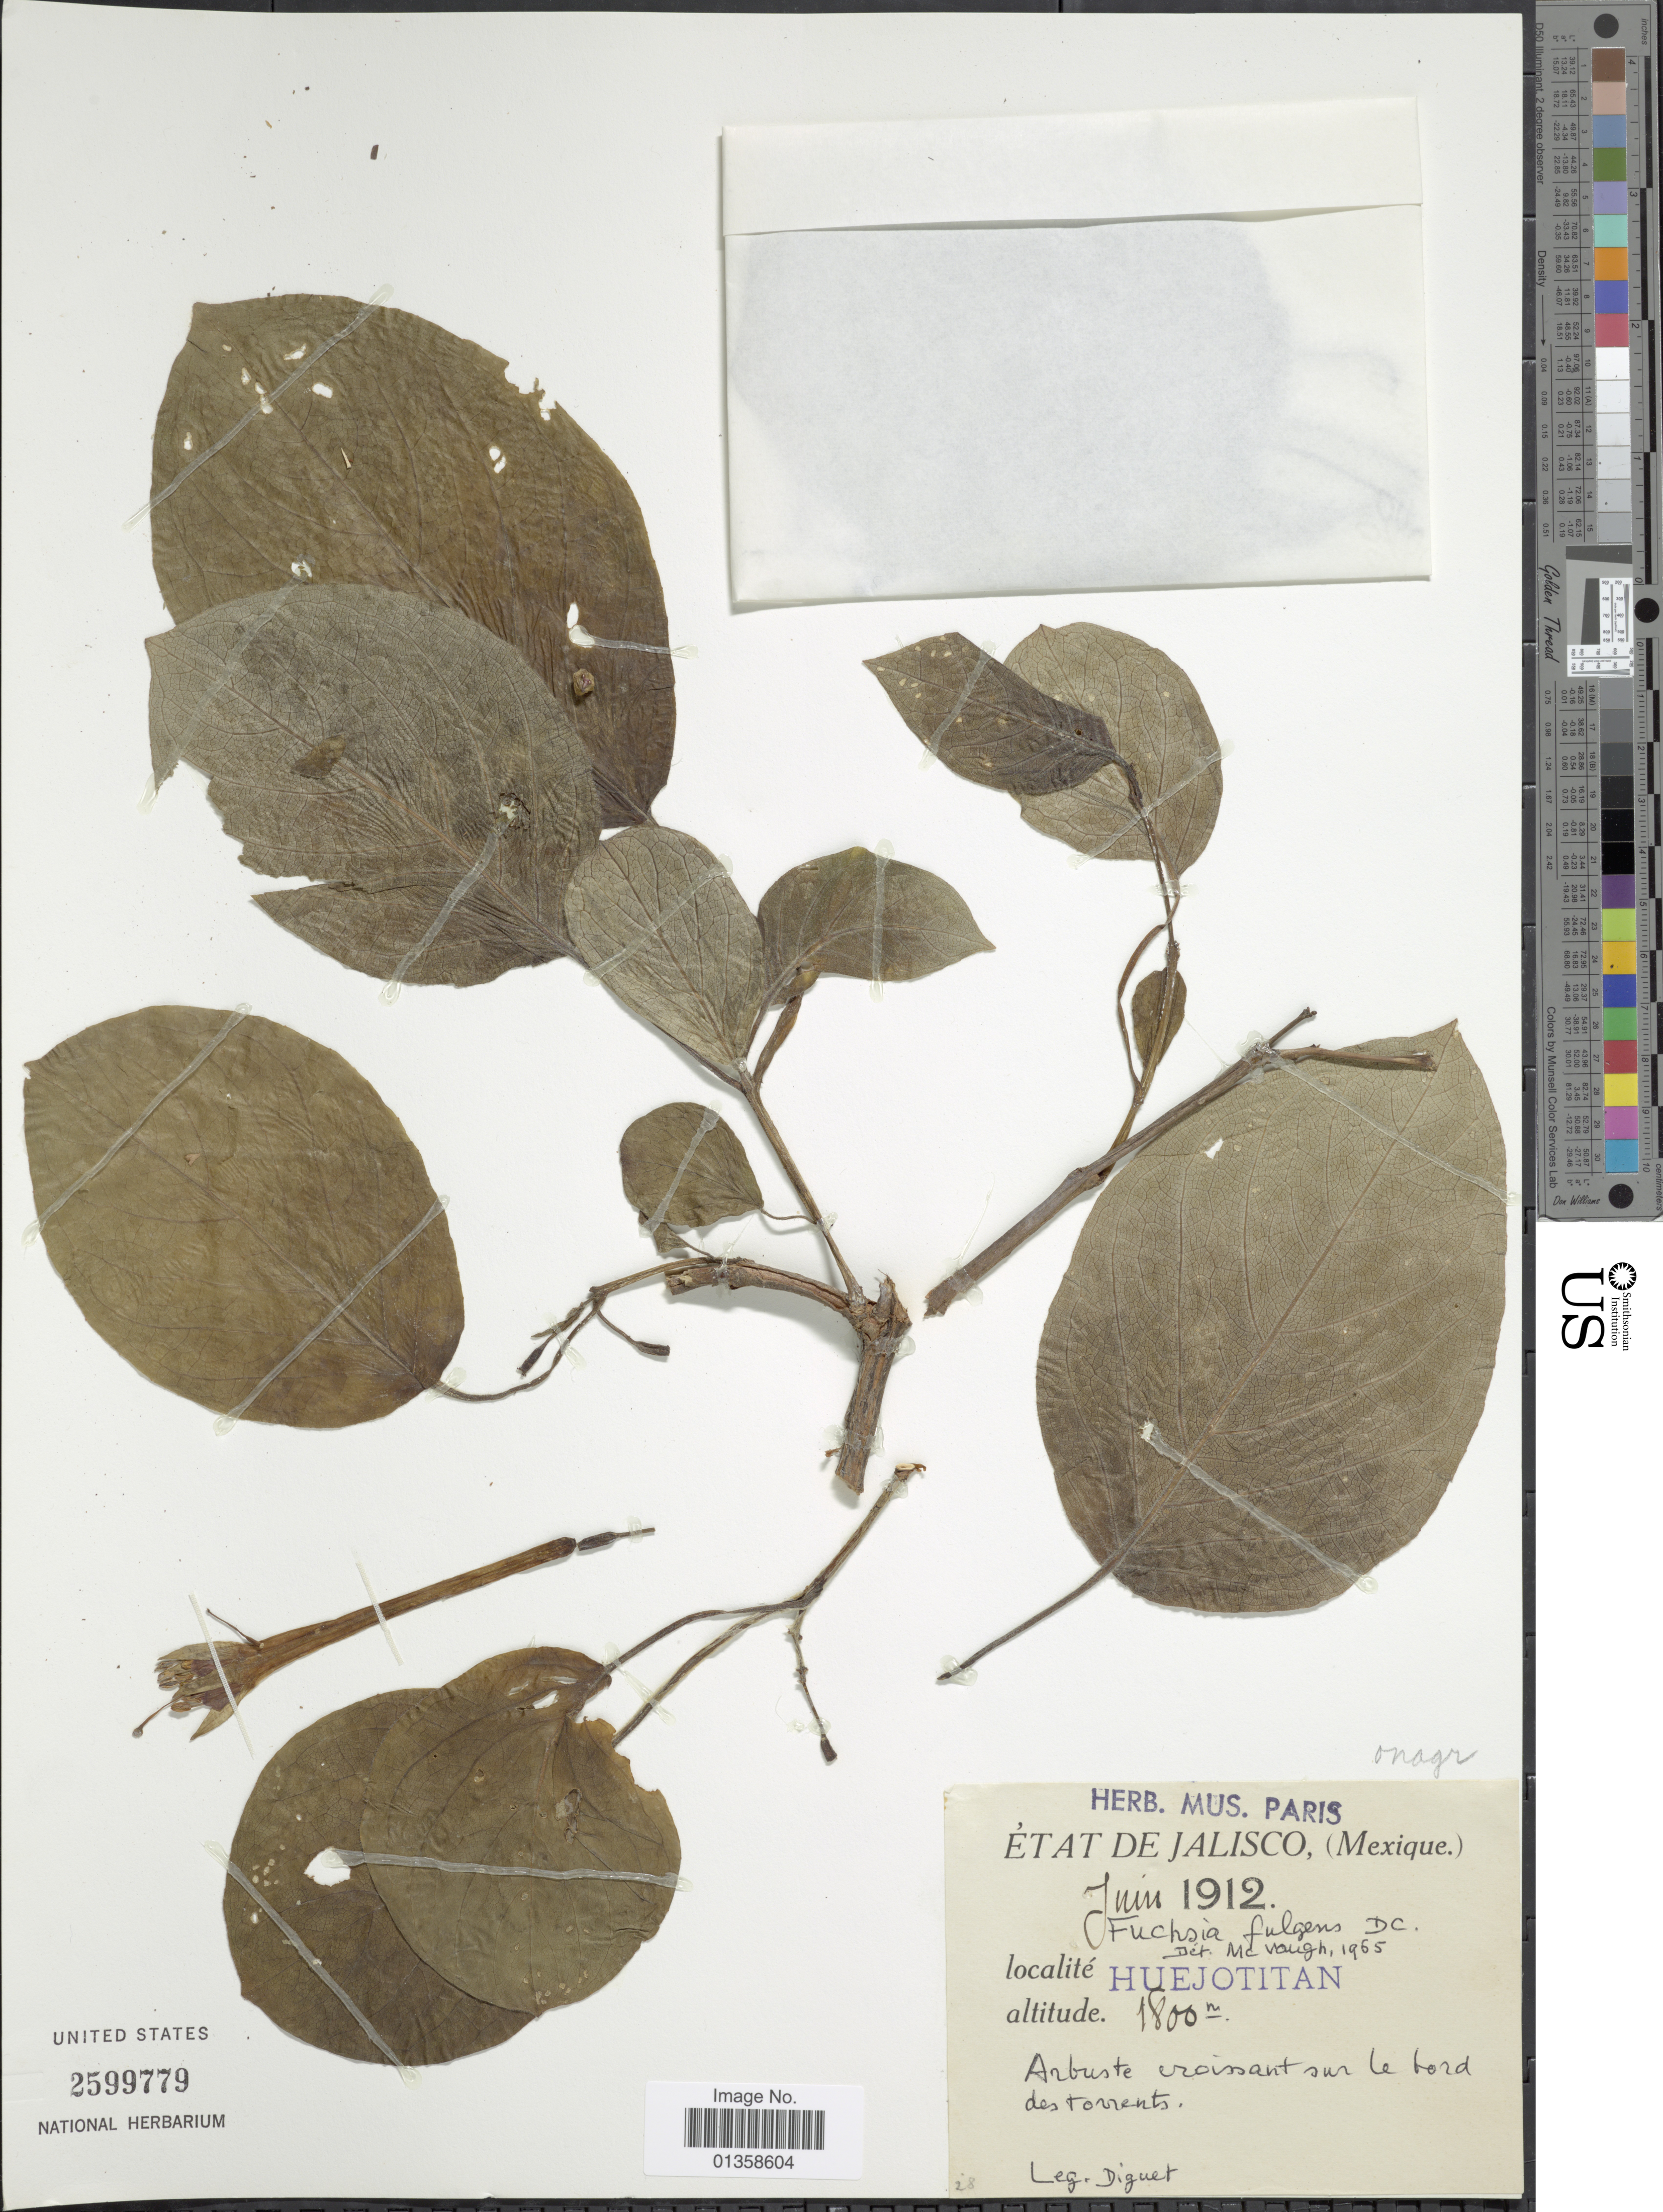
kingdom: Plantae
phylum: Tracheophyta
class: Magnoliopsida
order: Myrtales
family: Onagraceae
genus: Fuchsia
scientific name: Fuchsia fulgens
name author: DC.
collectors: -. Diguet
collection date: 1912-06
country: Mexico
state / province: Jalisco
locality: Huejotitan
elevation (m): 1800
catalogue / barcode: US 2599779